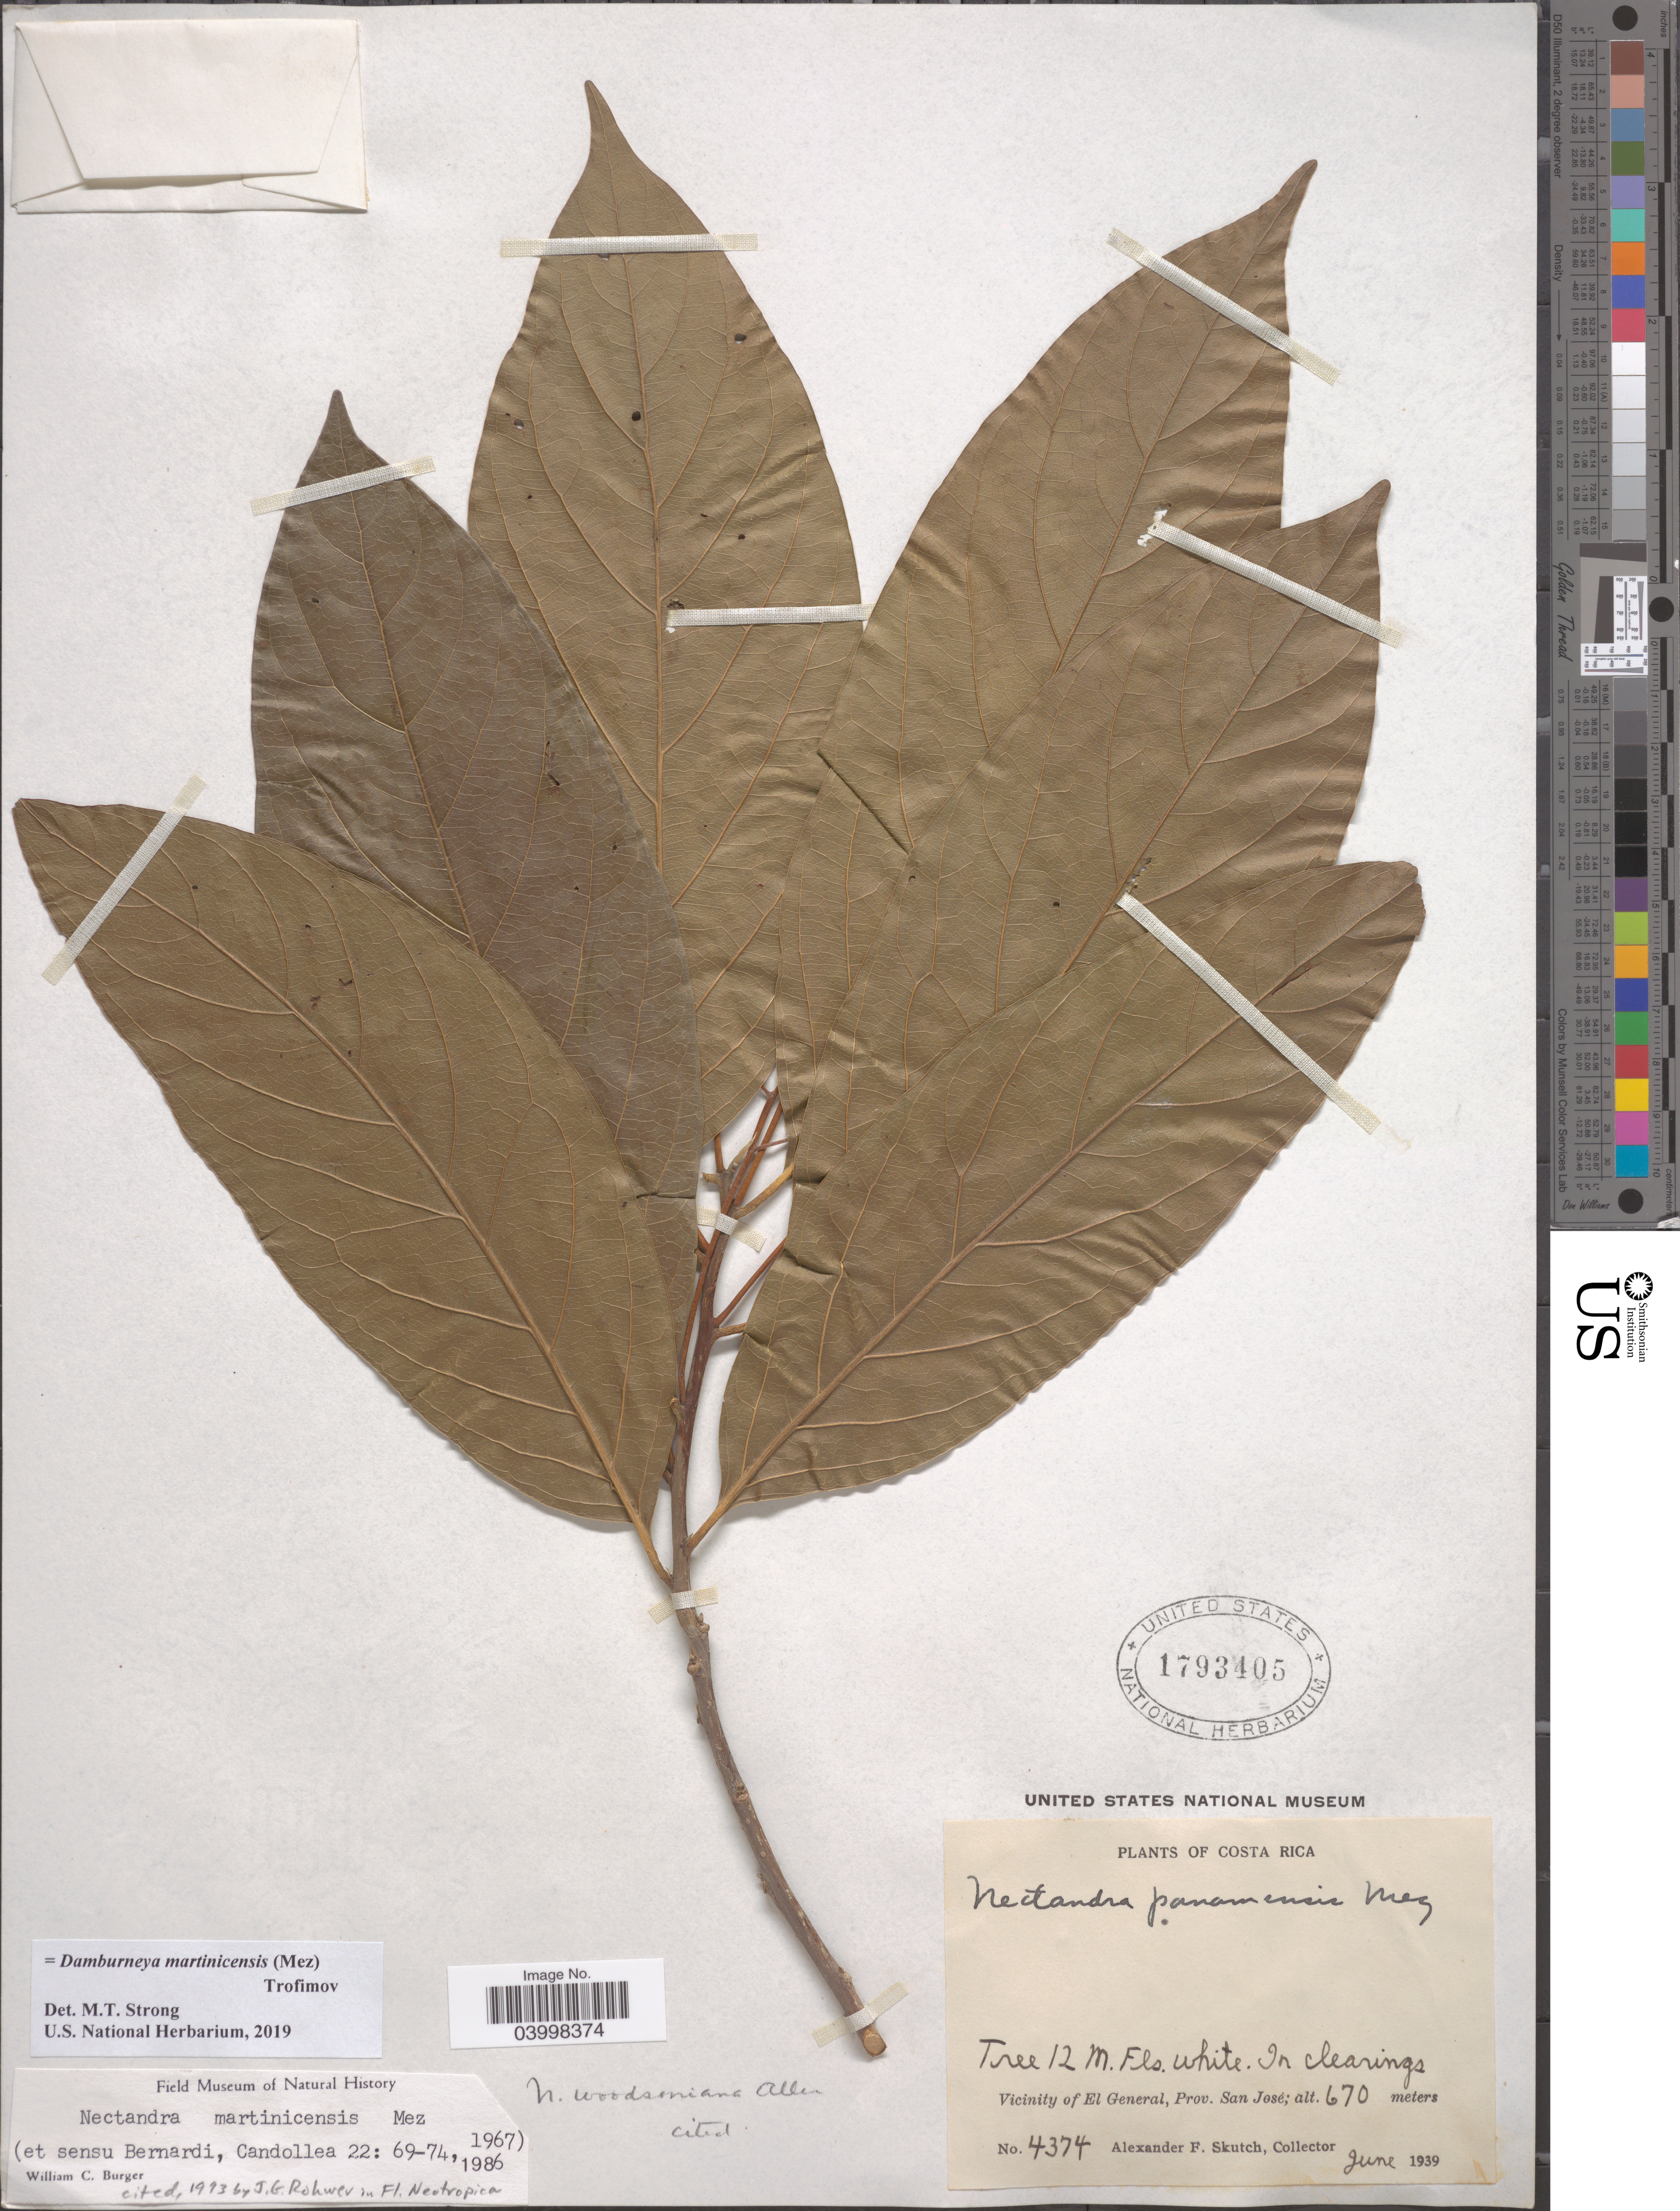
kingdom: Plantae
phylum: Tracheophyta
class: Magnoliopsida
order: Laurales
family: Lauraceae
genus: Damburneya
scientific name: Damburneya martinicensis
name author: (Mez) Trofimov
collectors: A. F. Skutch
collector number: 4374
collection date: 1939-06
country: Costa Rica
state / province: San José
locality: Vicinity of El General.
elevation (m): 670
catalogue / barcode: US 1793405